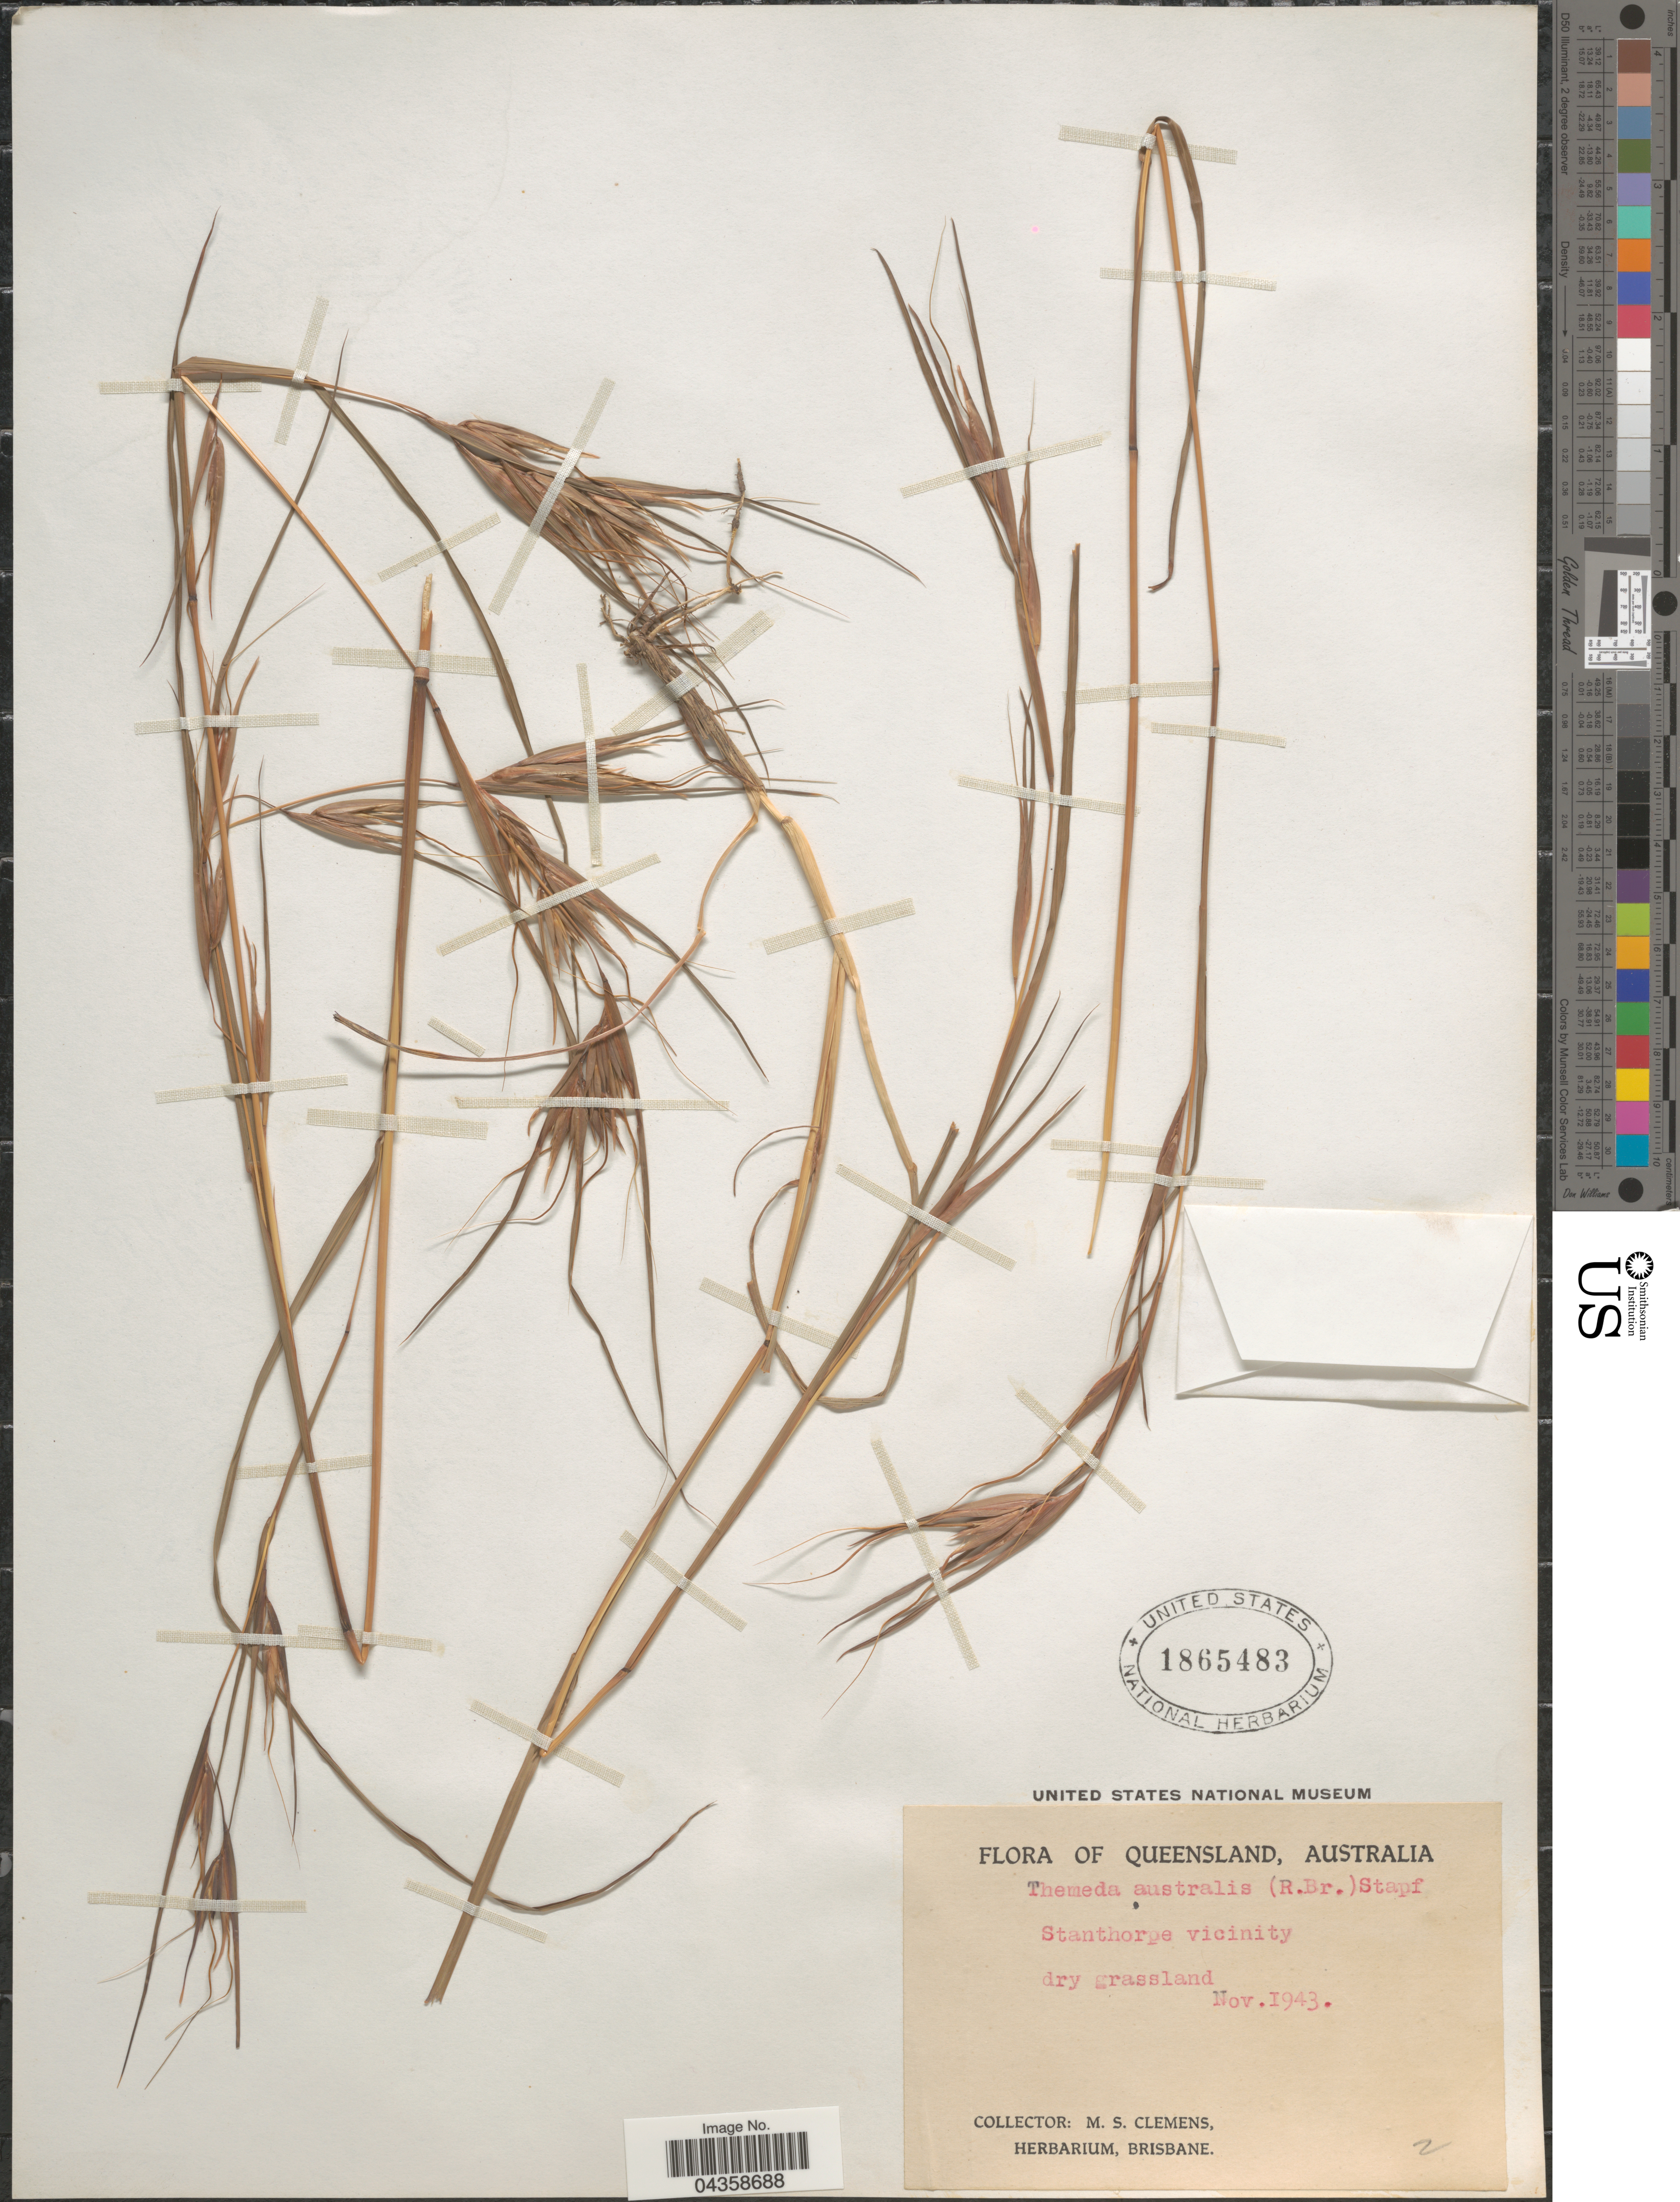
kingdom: Plantae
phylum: Tracheophyta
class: Liliopsida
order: Poales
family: Poaceae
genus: Themeda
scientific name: Themeda triandra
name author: Forssk.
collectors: M. S. Clemens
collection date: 1943-11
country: Australia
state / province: Queensland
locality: Stanthorpe vicinity dry grassland.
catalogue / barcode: US 1865483